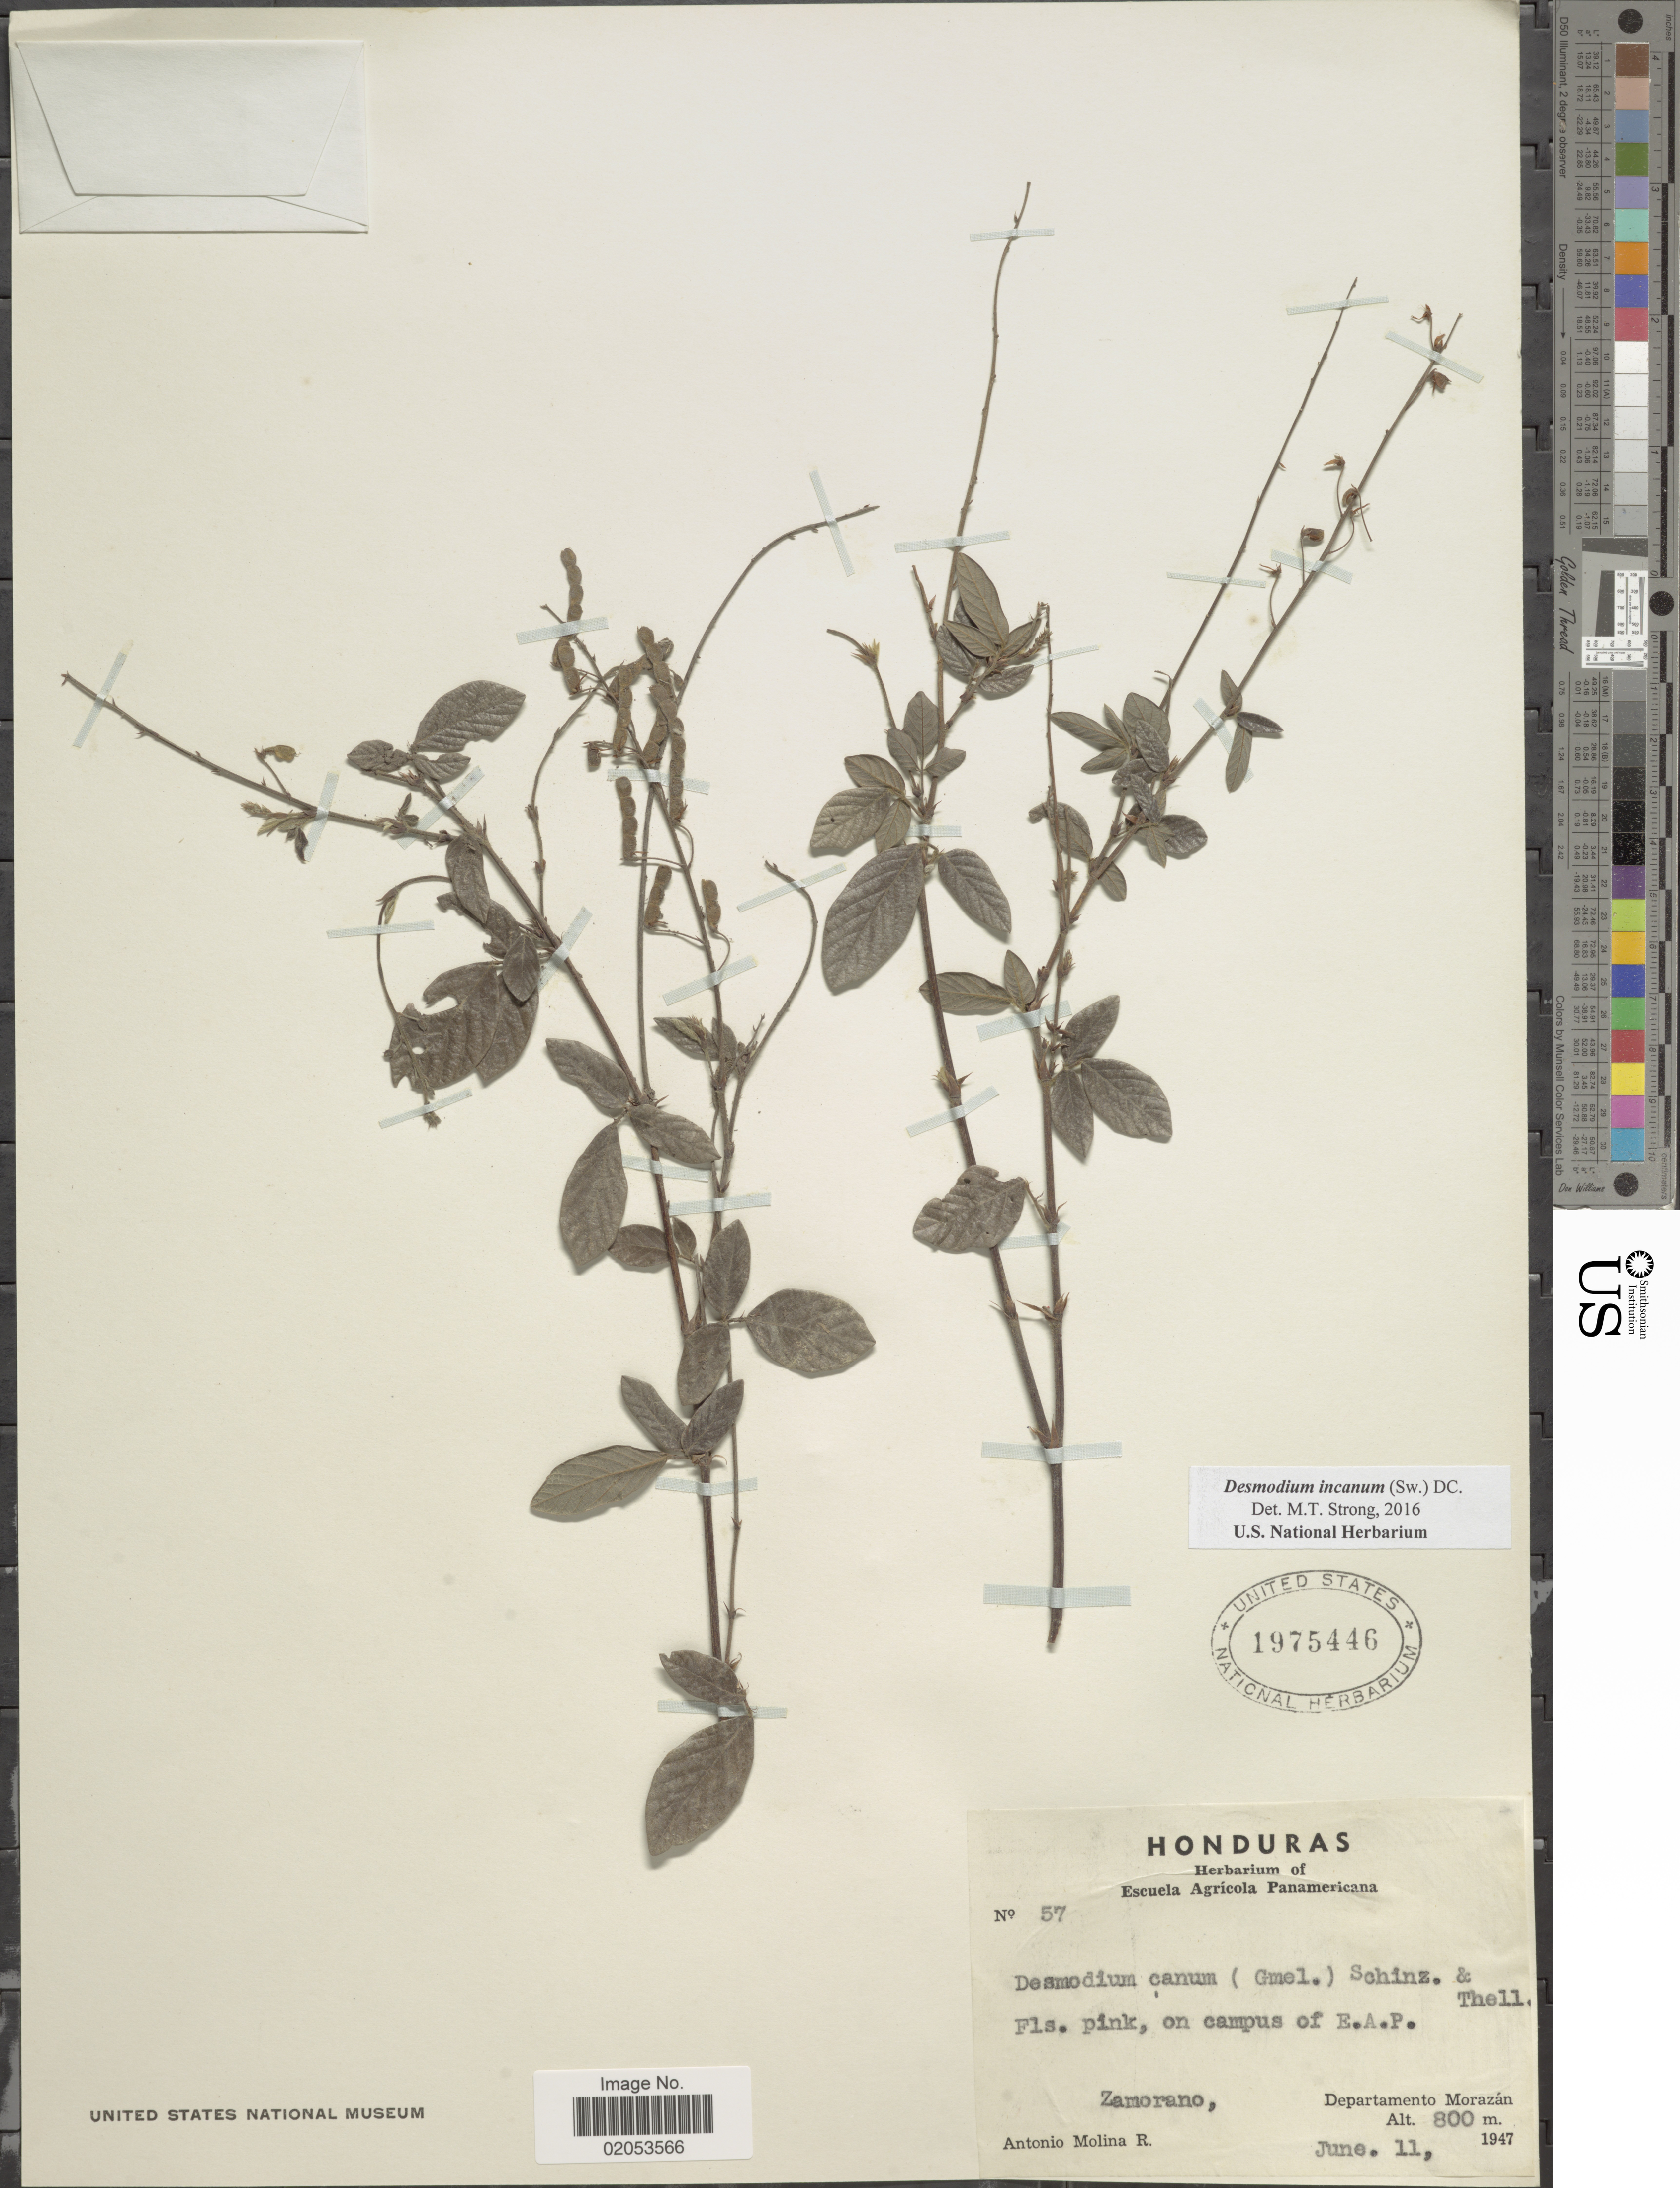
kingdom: Plantae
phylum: Tracheophyta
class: Magnoliopsida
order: Fabales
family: Fabaceae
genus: Desmodium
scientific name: Desmodium incanum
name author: (Sw.) DC.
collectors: A. Molina R.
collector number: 57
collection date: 1947-06-11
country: Honduras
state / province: Fco. Morazán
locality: Zamorano, Departamento Morazán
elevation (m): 800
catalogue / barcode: US 1975446